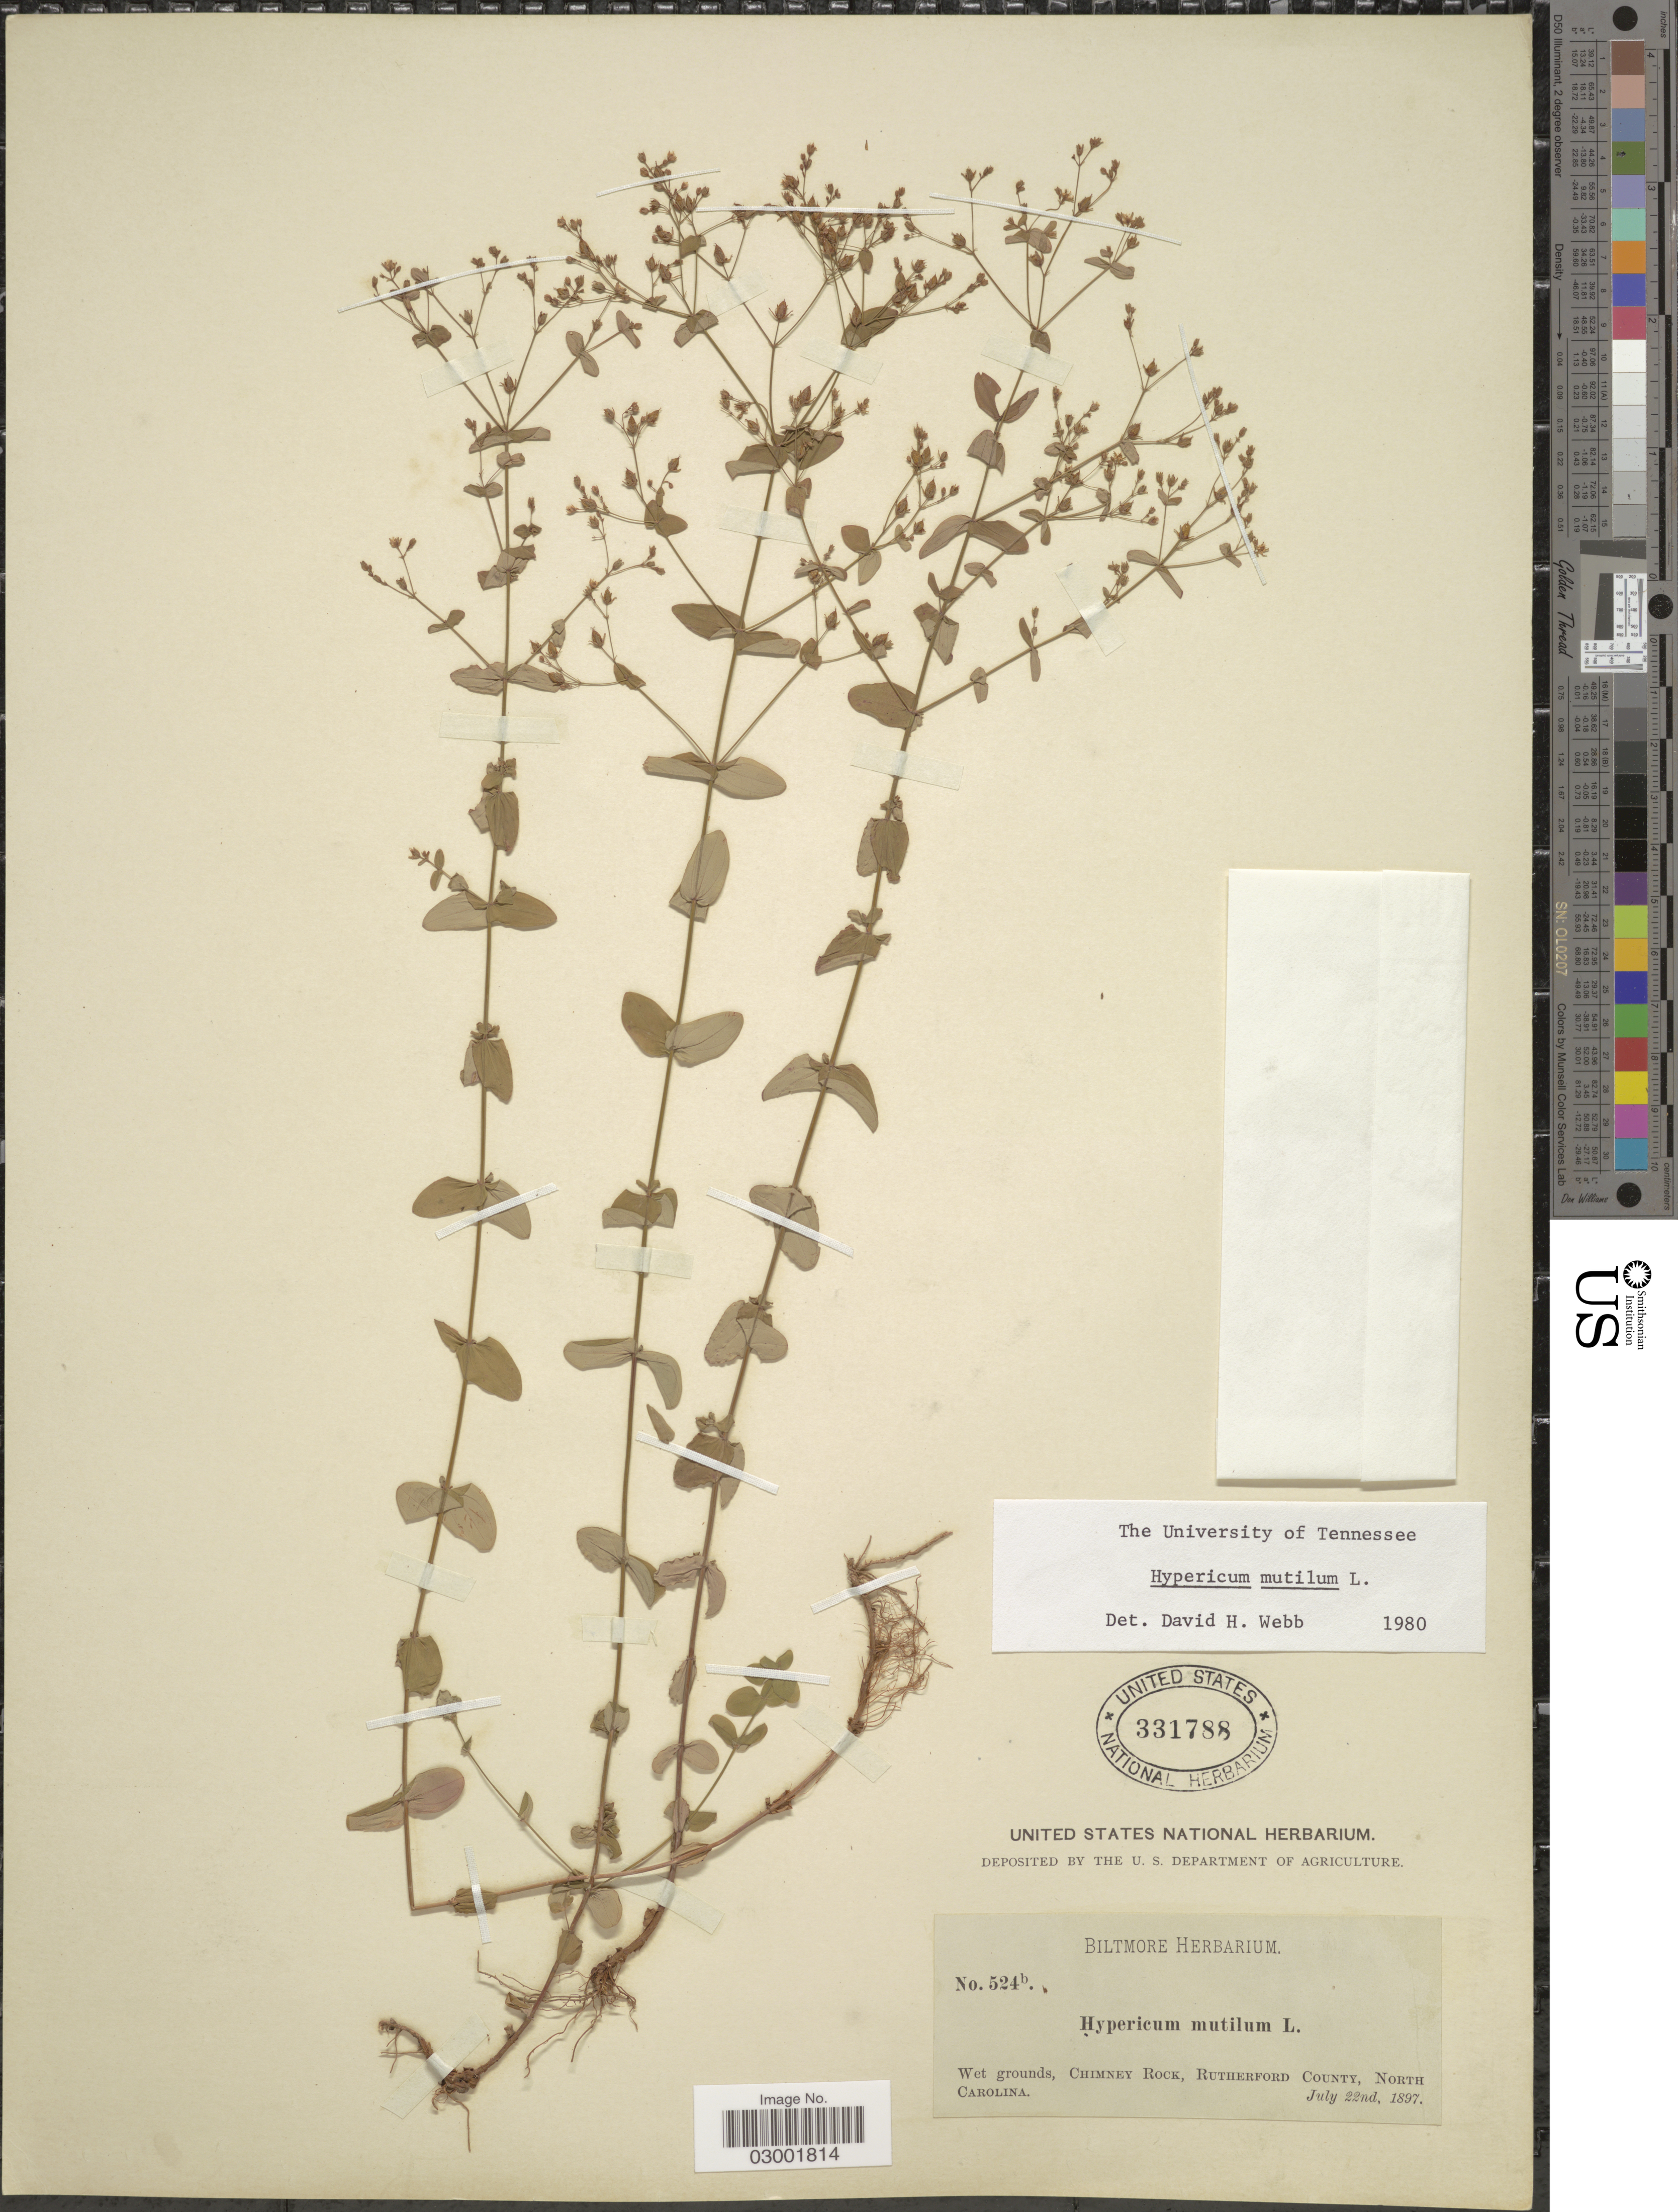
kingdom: Plantae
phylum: Tracheophyta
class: Magnoliopsida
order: Malpighiales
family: Hypericaceae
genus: Hypericum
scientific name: Hypericum mutilum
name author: L.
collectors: ex herb. Biltmore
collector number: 524b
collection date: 1897-07-22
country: United States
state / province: North Carolina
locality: Wet grounds, Chimney Rock, Rutherford County, North Carolina.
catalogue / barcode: US 331788